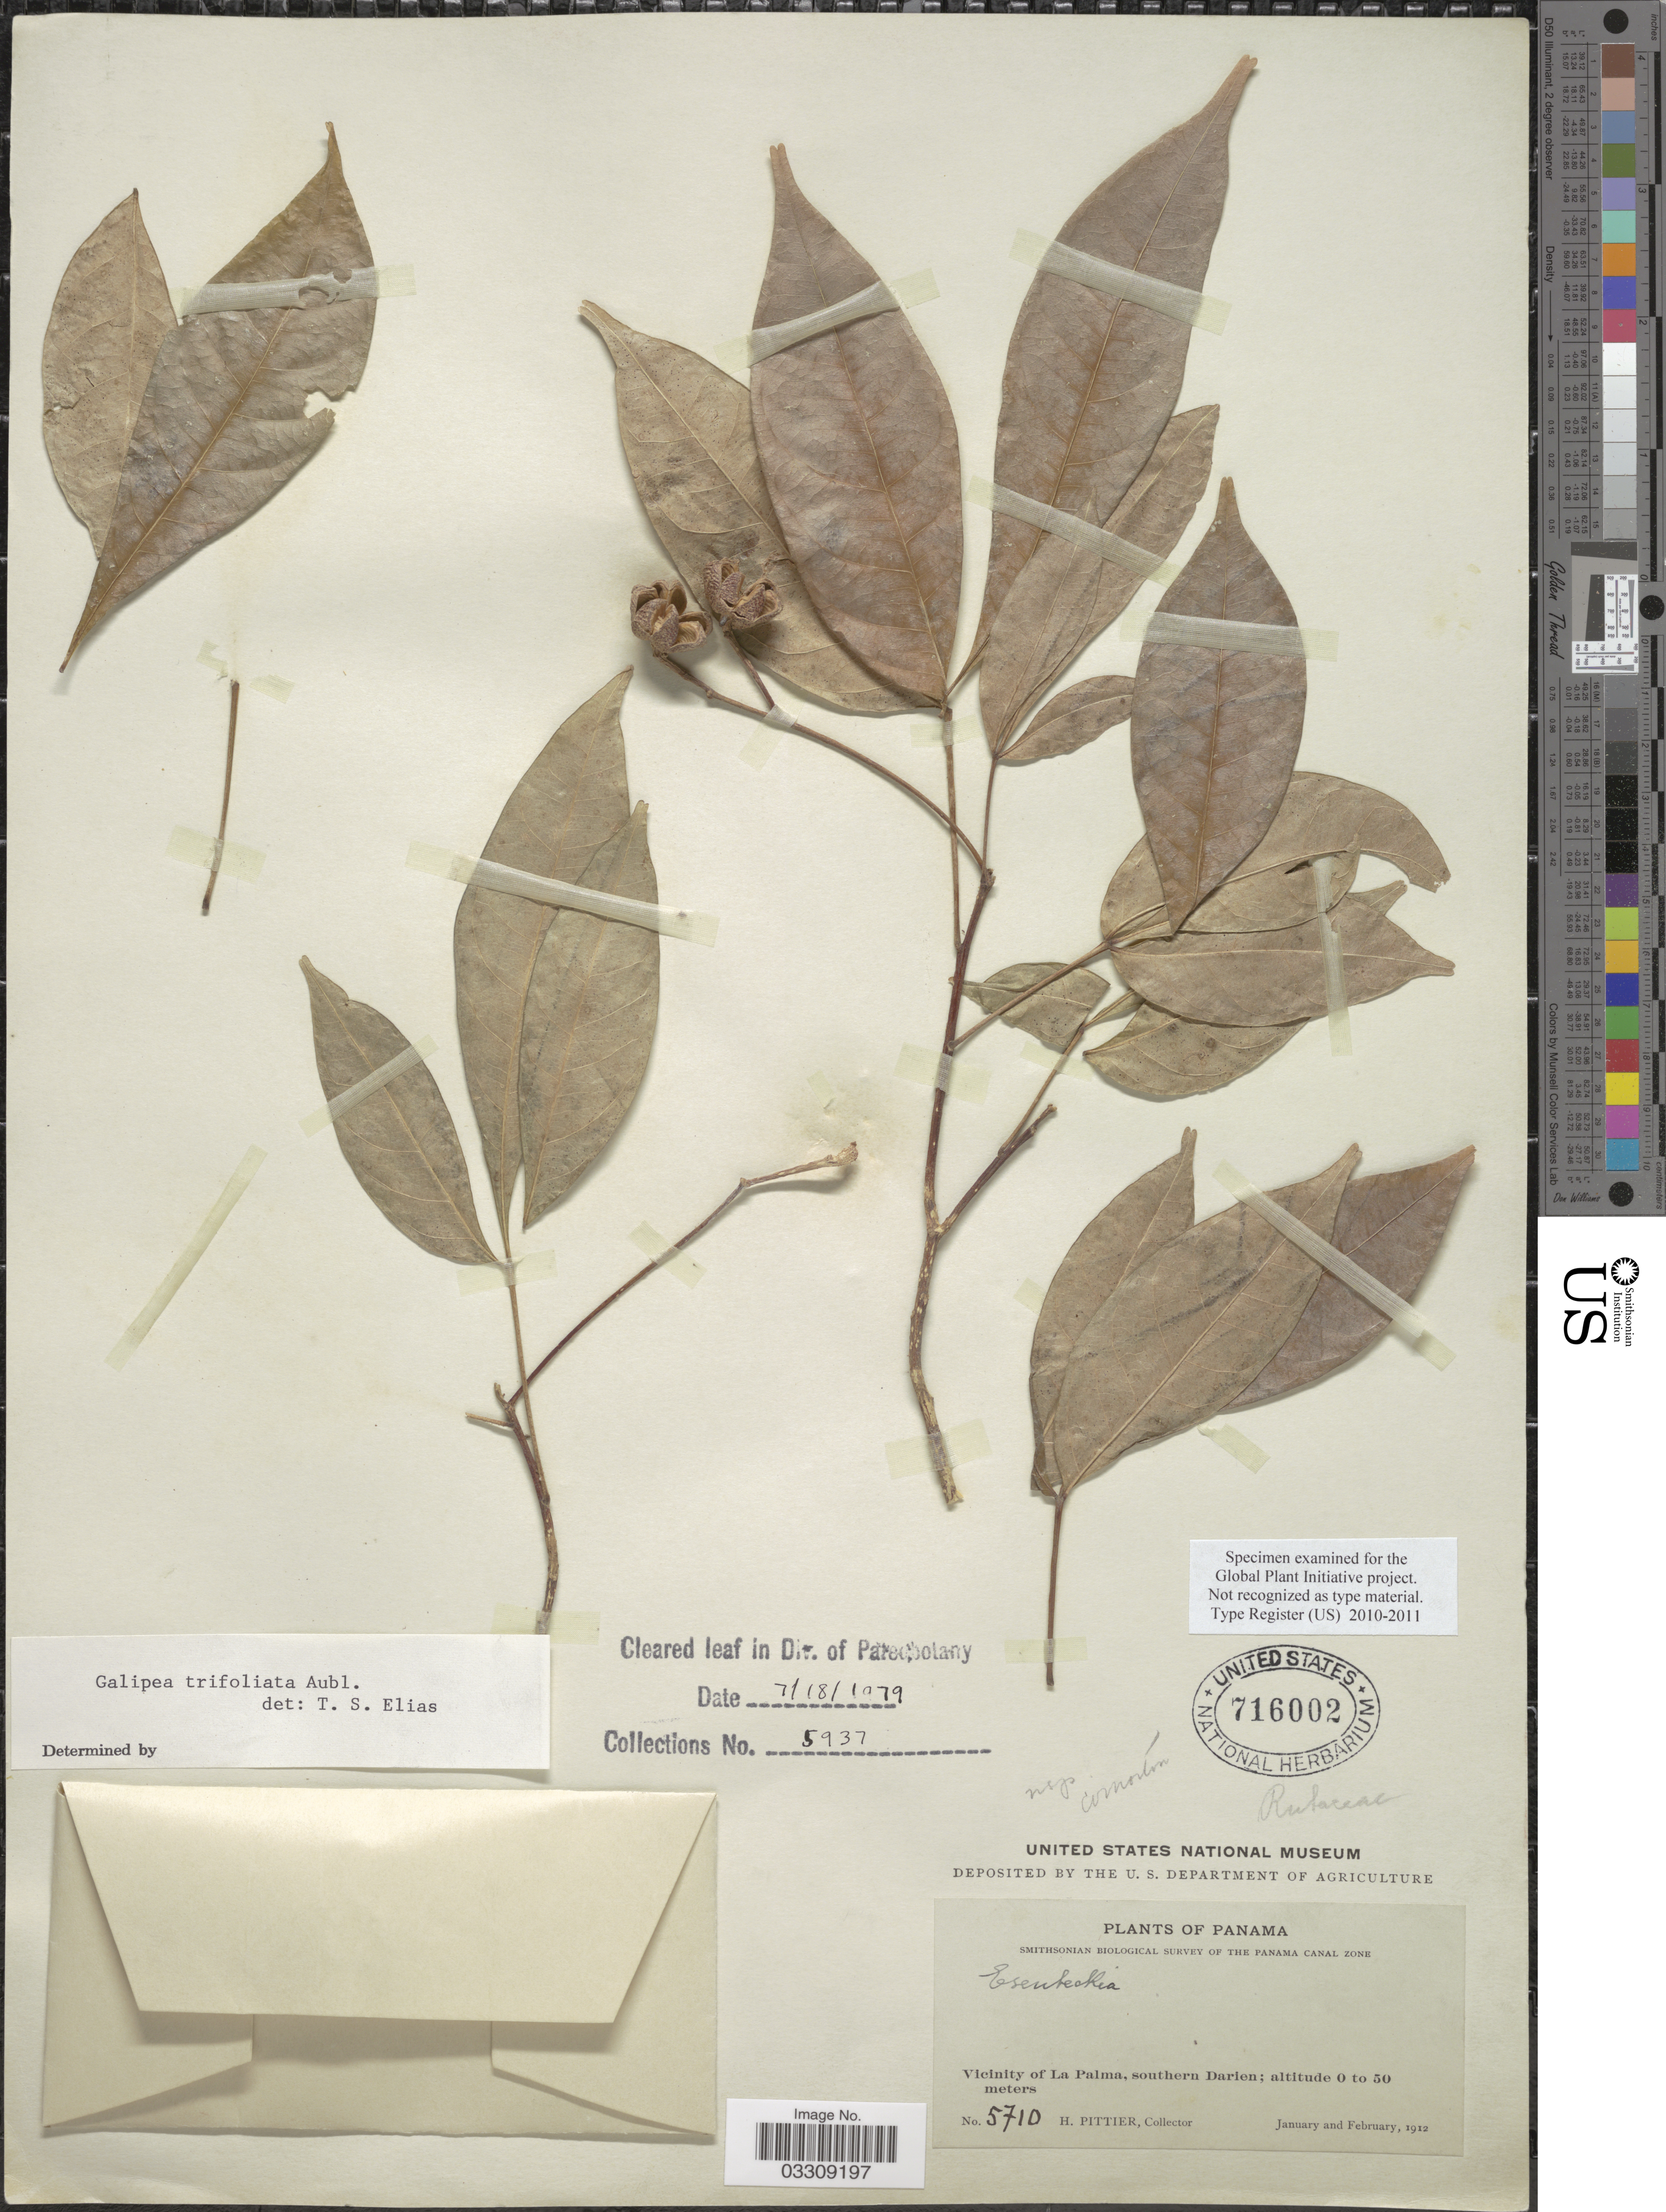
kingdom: Plantae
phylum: Tracheophyta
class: Magnoliopsida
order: Sapindales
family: Rutaceae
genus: Galipea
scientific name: Galipea trifoliata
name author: Aubl.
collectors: H. F. Pittier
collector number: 5710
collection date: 1912-01/1912-02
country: Panama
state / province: Darién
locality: Vicinity of La Palma, southern Darien.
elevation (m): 0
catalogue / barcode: US 716002